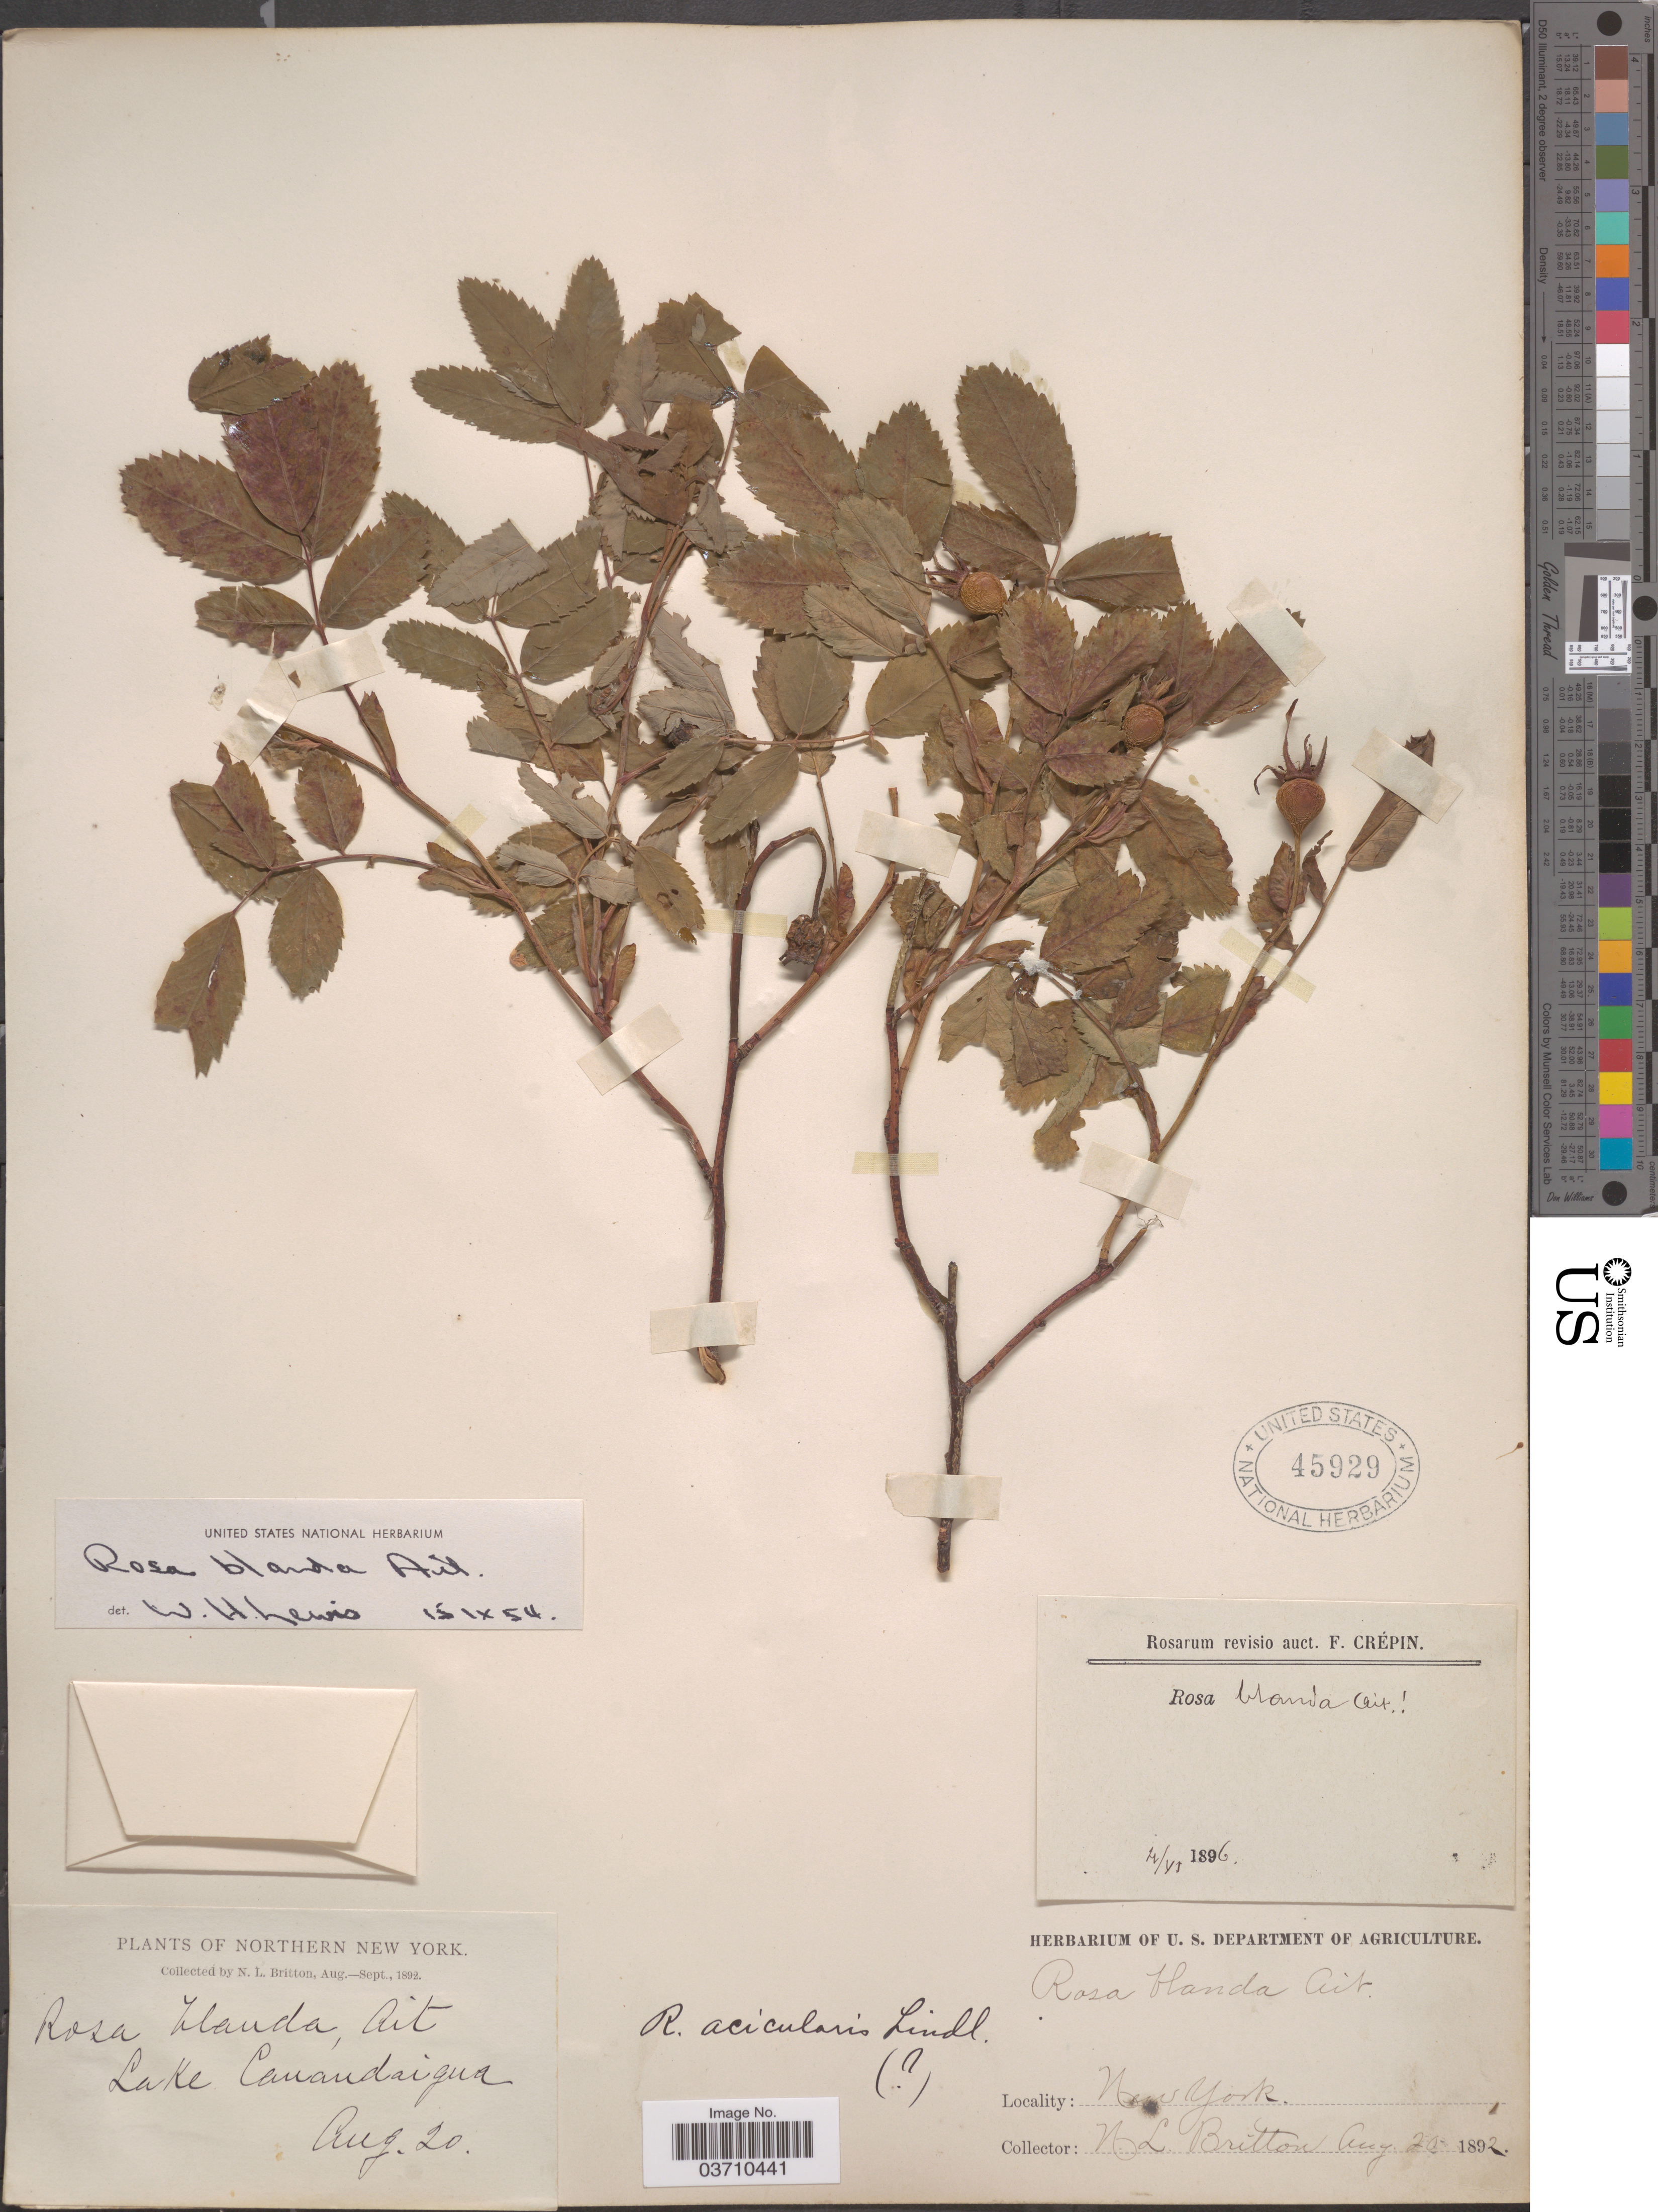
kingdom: Plantae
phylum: Tracheophyta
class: Magnoliopsida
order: Rosales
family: Rosaceae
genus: Rosa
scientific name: Rosa blanda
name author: Aiton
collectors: N. Britton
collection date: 1892-08-20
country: United States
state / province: New York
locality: Northern New York. Lake Canandaigua.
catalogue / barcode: US 45929